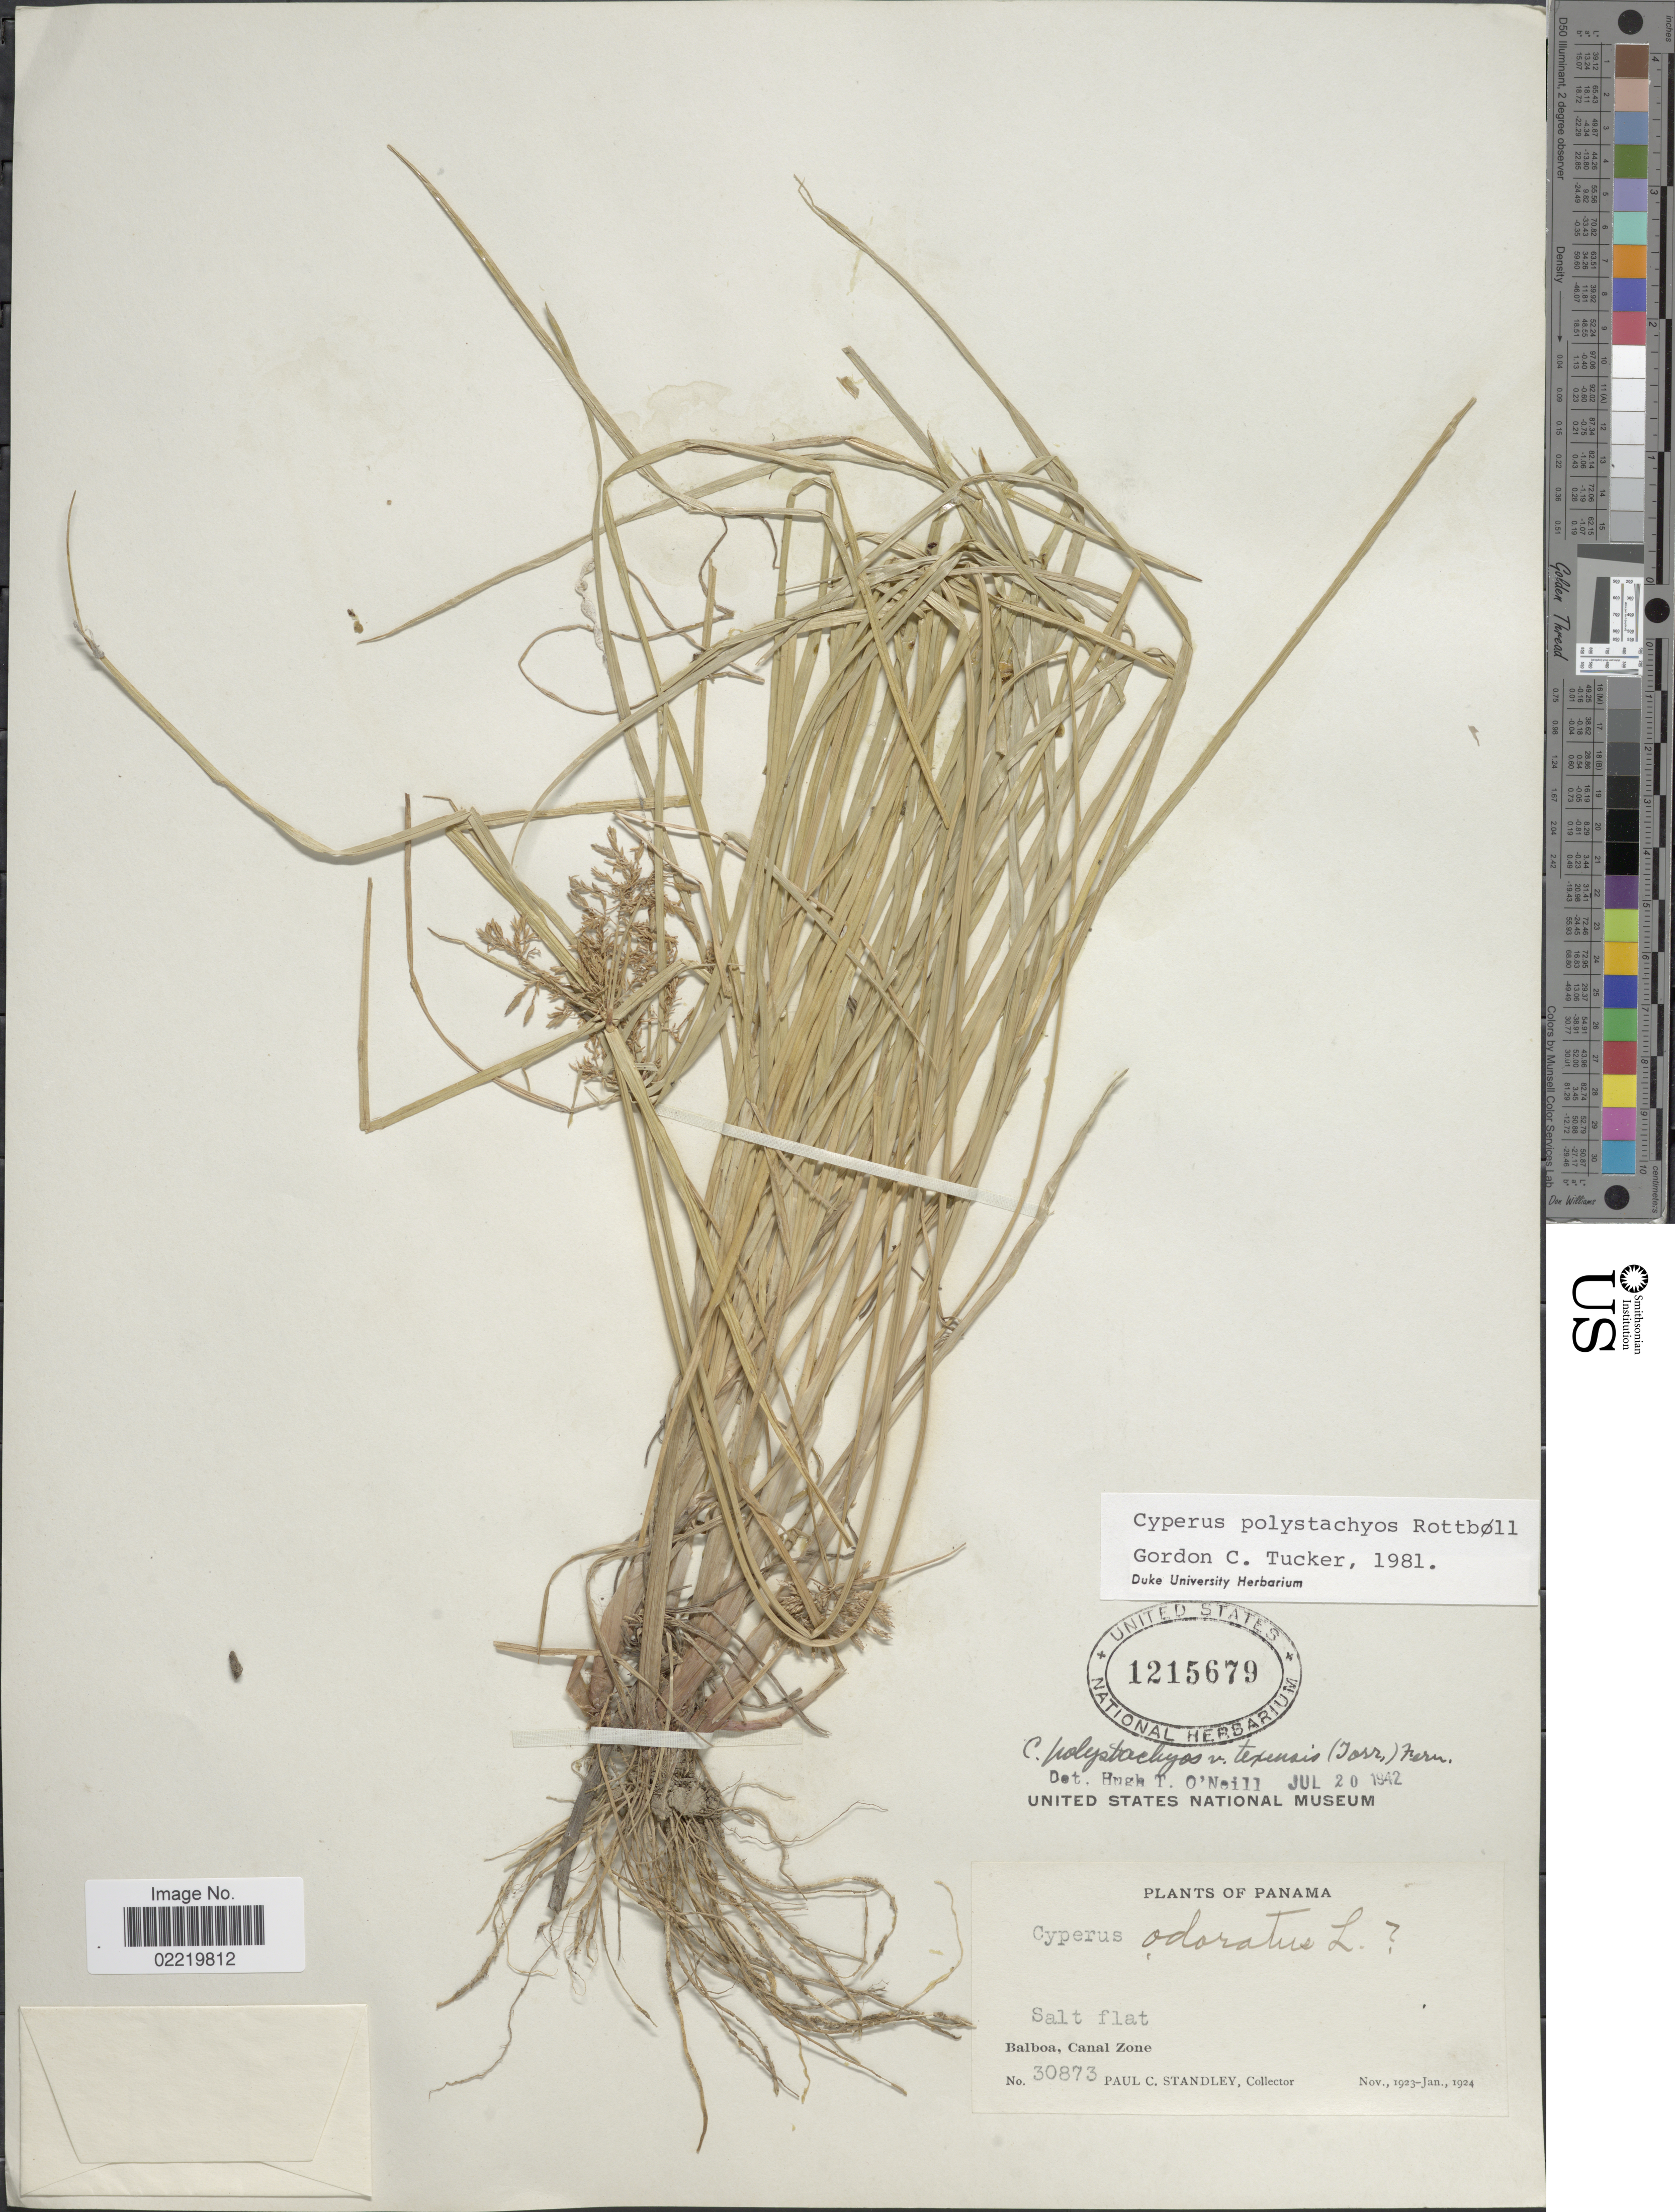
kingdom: Plantae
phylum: Tracheophyta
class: Liliopsida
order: Poales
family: Cyperaceae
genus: Cyperus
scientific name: Cyperus polystachyos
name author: Rottb.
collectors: P. C. Standley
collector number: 30873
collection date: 1923-11/1924-01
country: Panama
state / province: Colón / Panamá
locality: Salt flat; Balboa, Canal Zone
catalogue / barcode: US 1215679